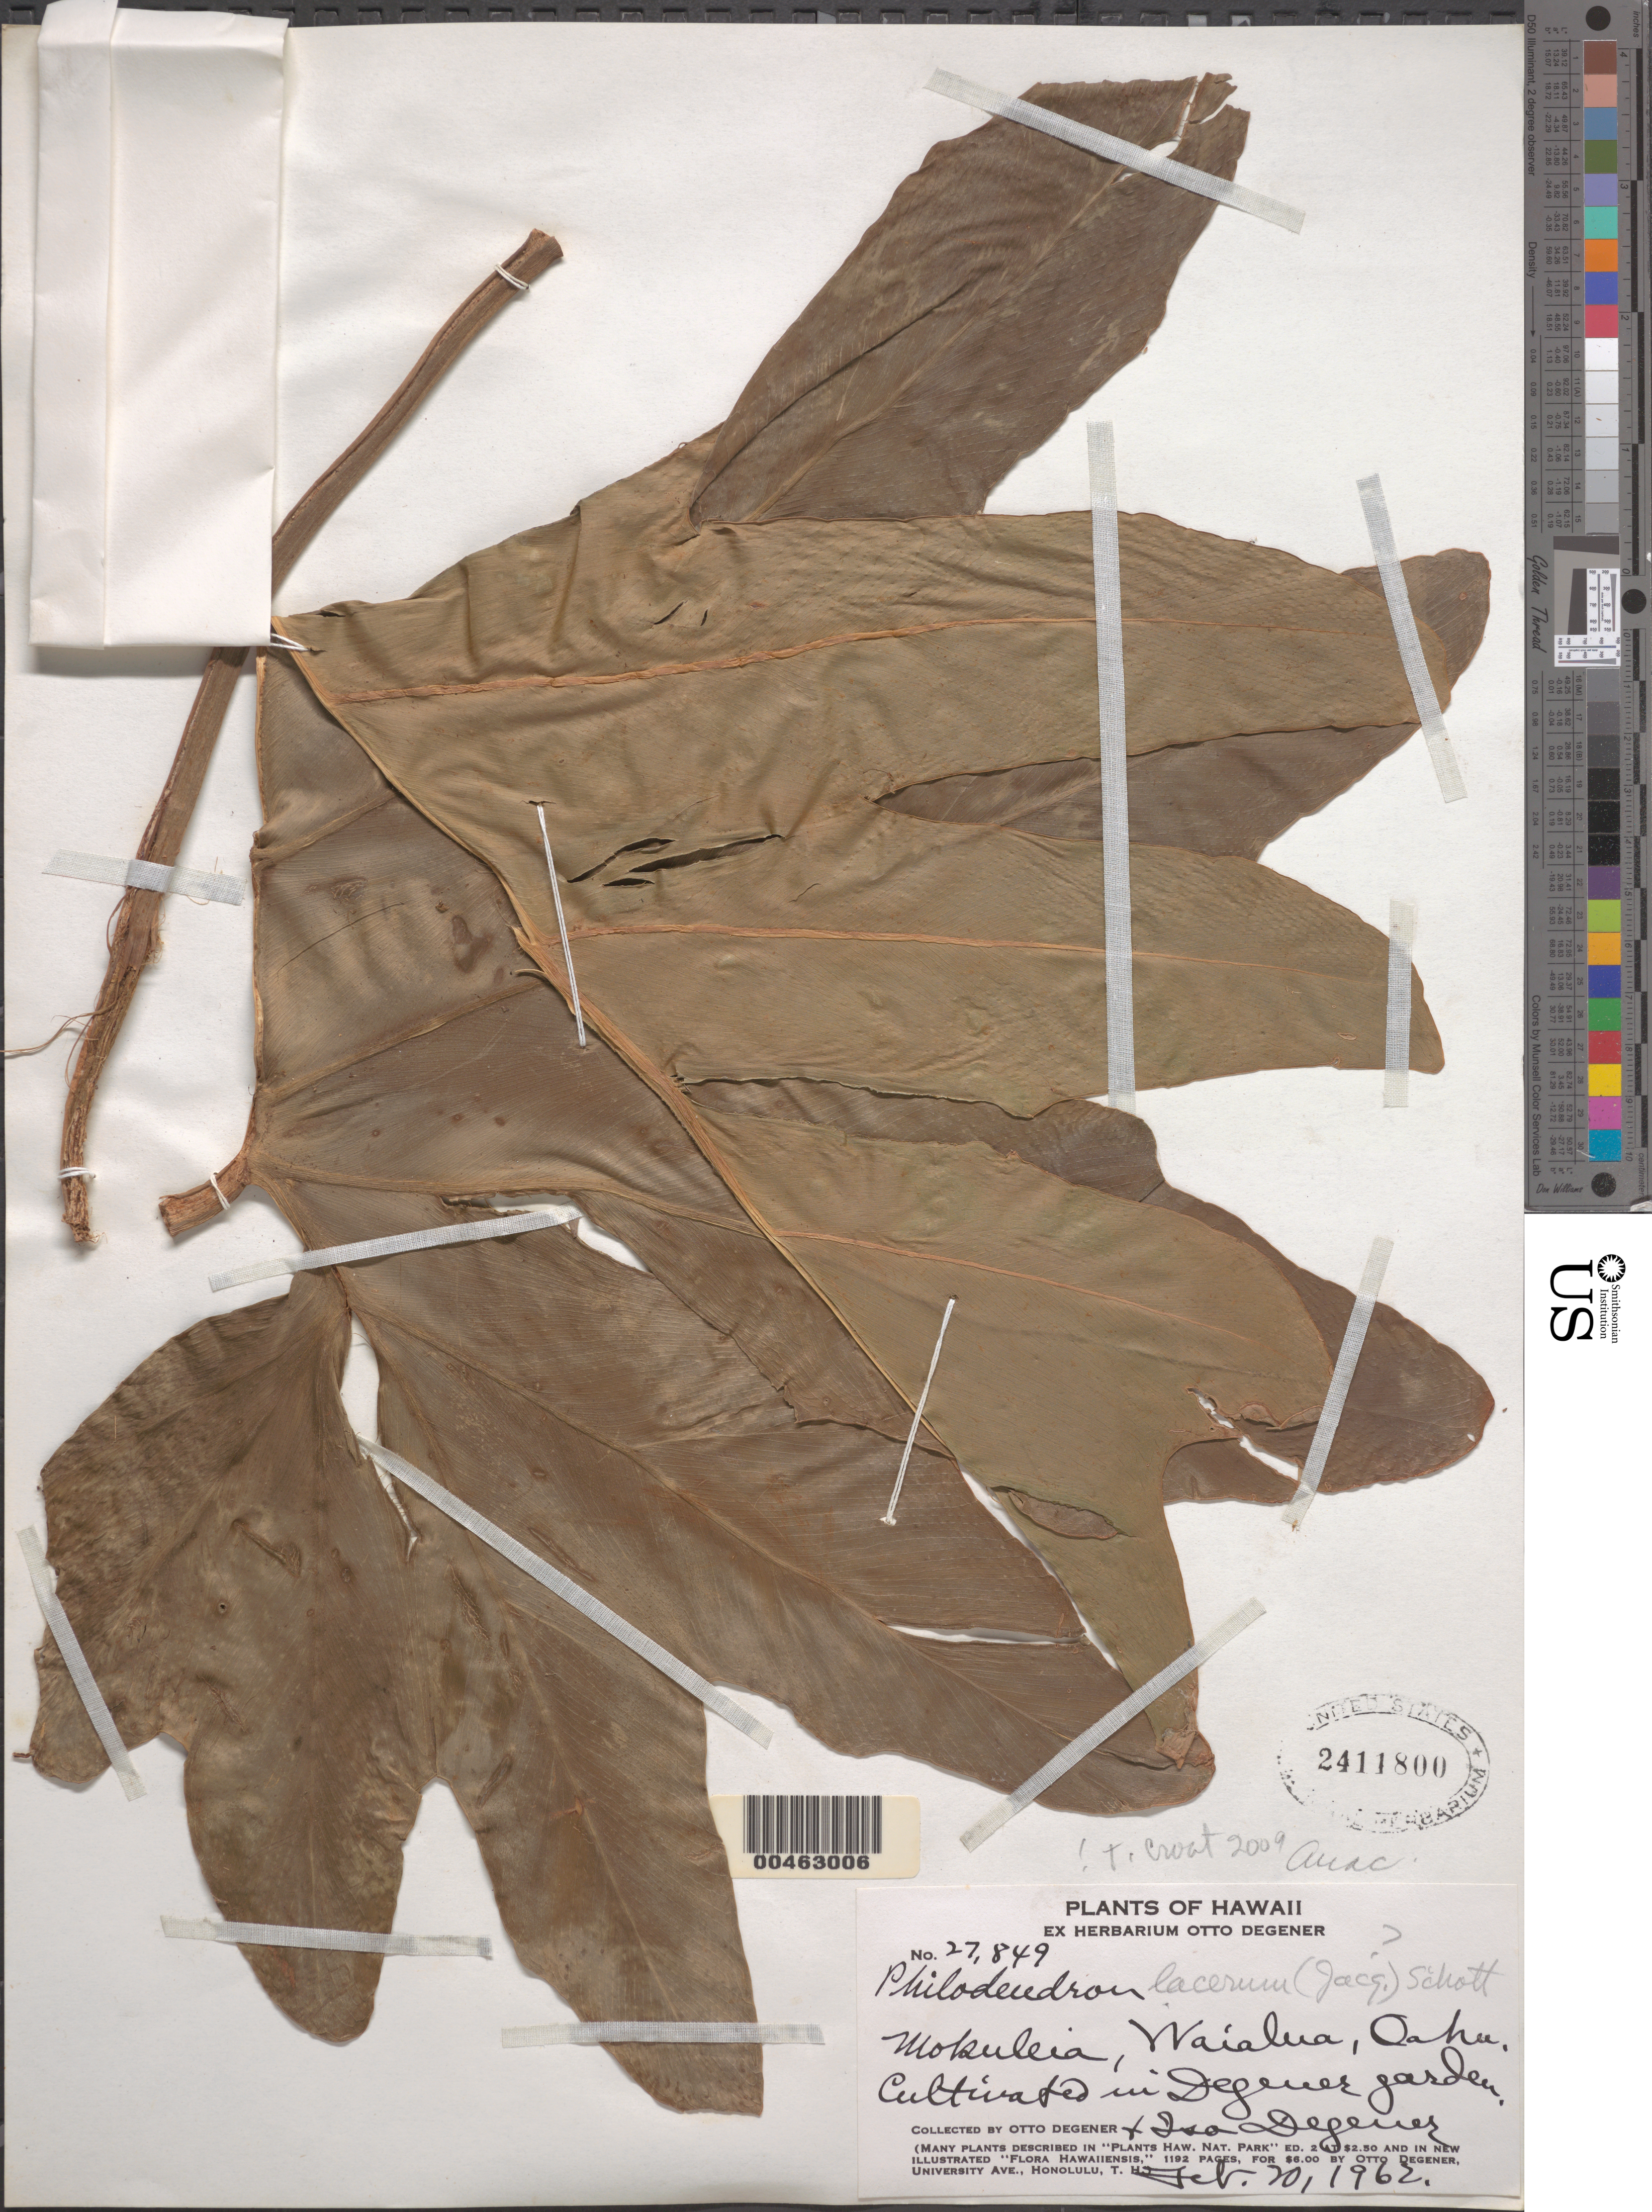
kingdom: Plantae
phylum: Tracheophyta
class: Liliopsida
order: Alismatales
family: Araceae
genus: Philodendron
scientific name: Philodendron lacerum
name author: (Jacq.) Schott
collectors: O. Degener & I. Degener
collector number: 27849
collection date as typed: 20 Feb 1962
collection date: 1962-02-20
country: United States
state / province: Hawaii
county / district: Honolulu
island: Oahu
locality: Mokuleia, Waialua, Degener Garden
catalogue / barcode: US 2411800